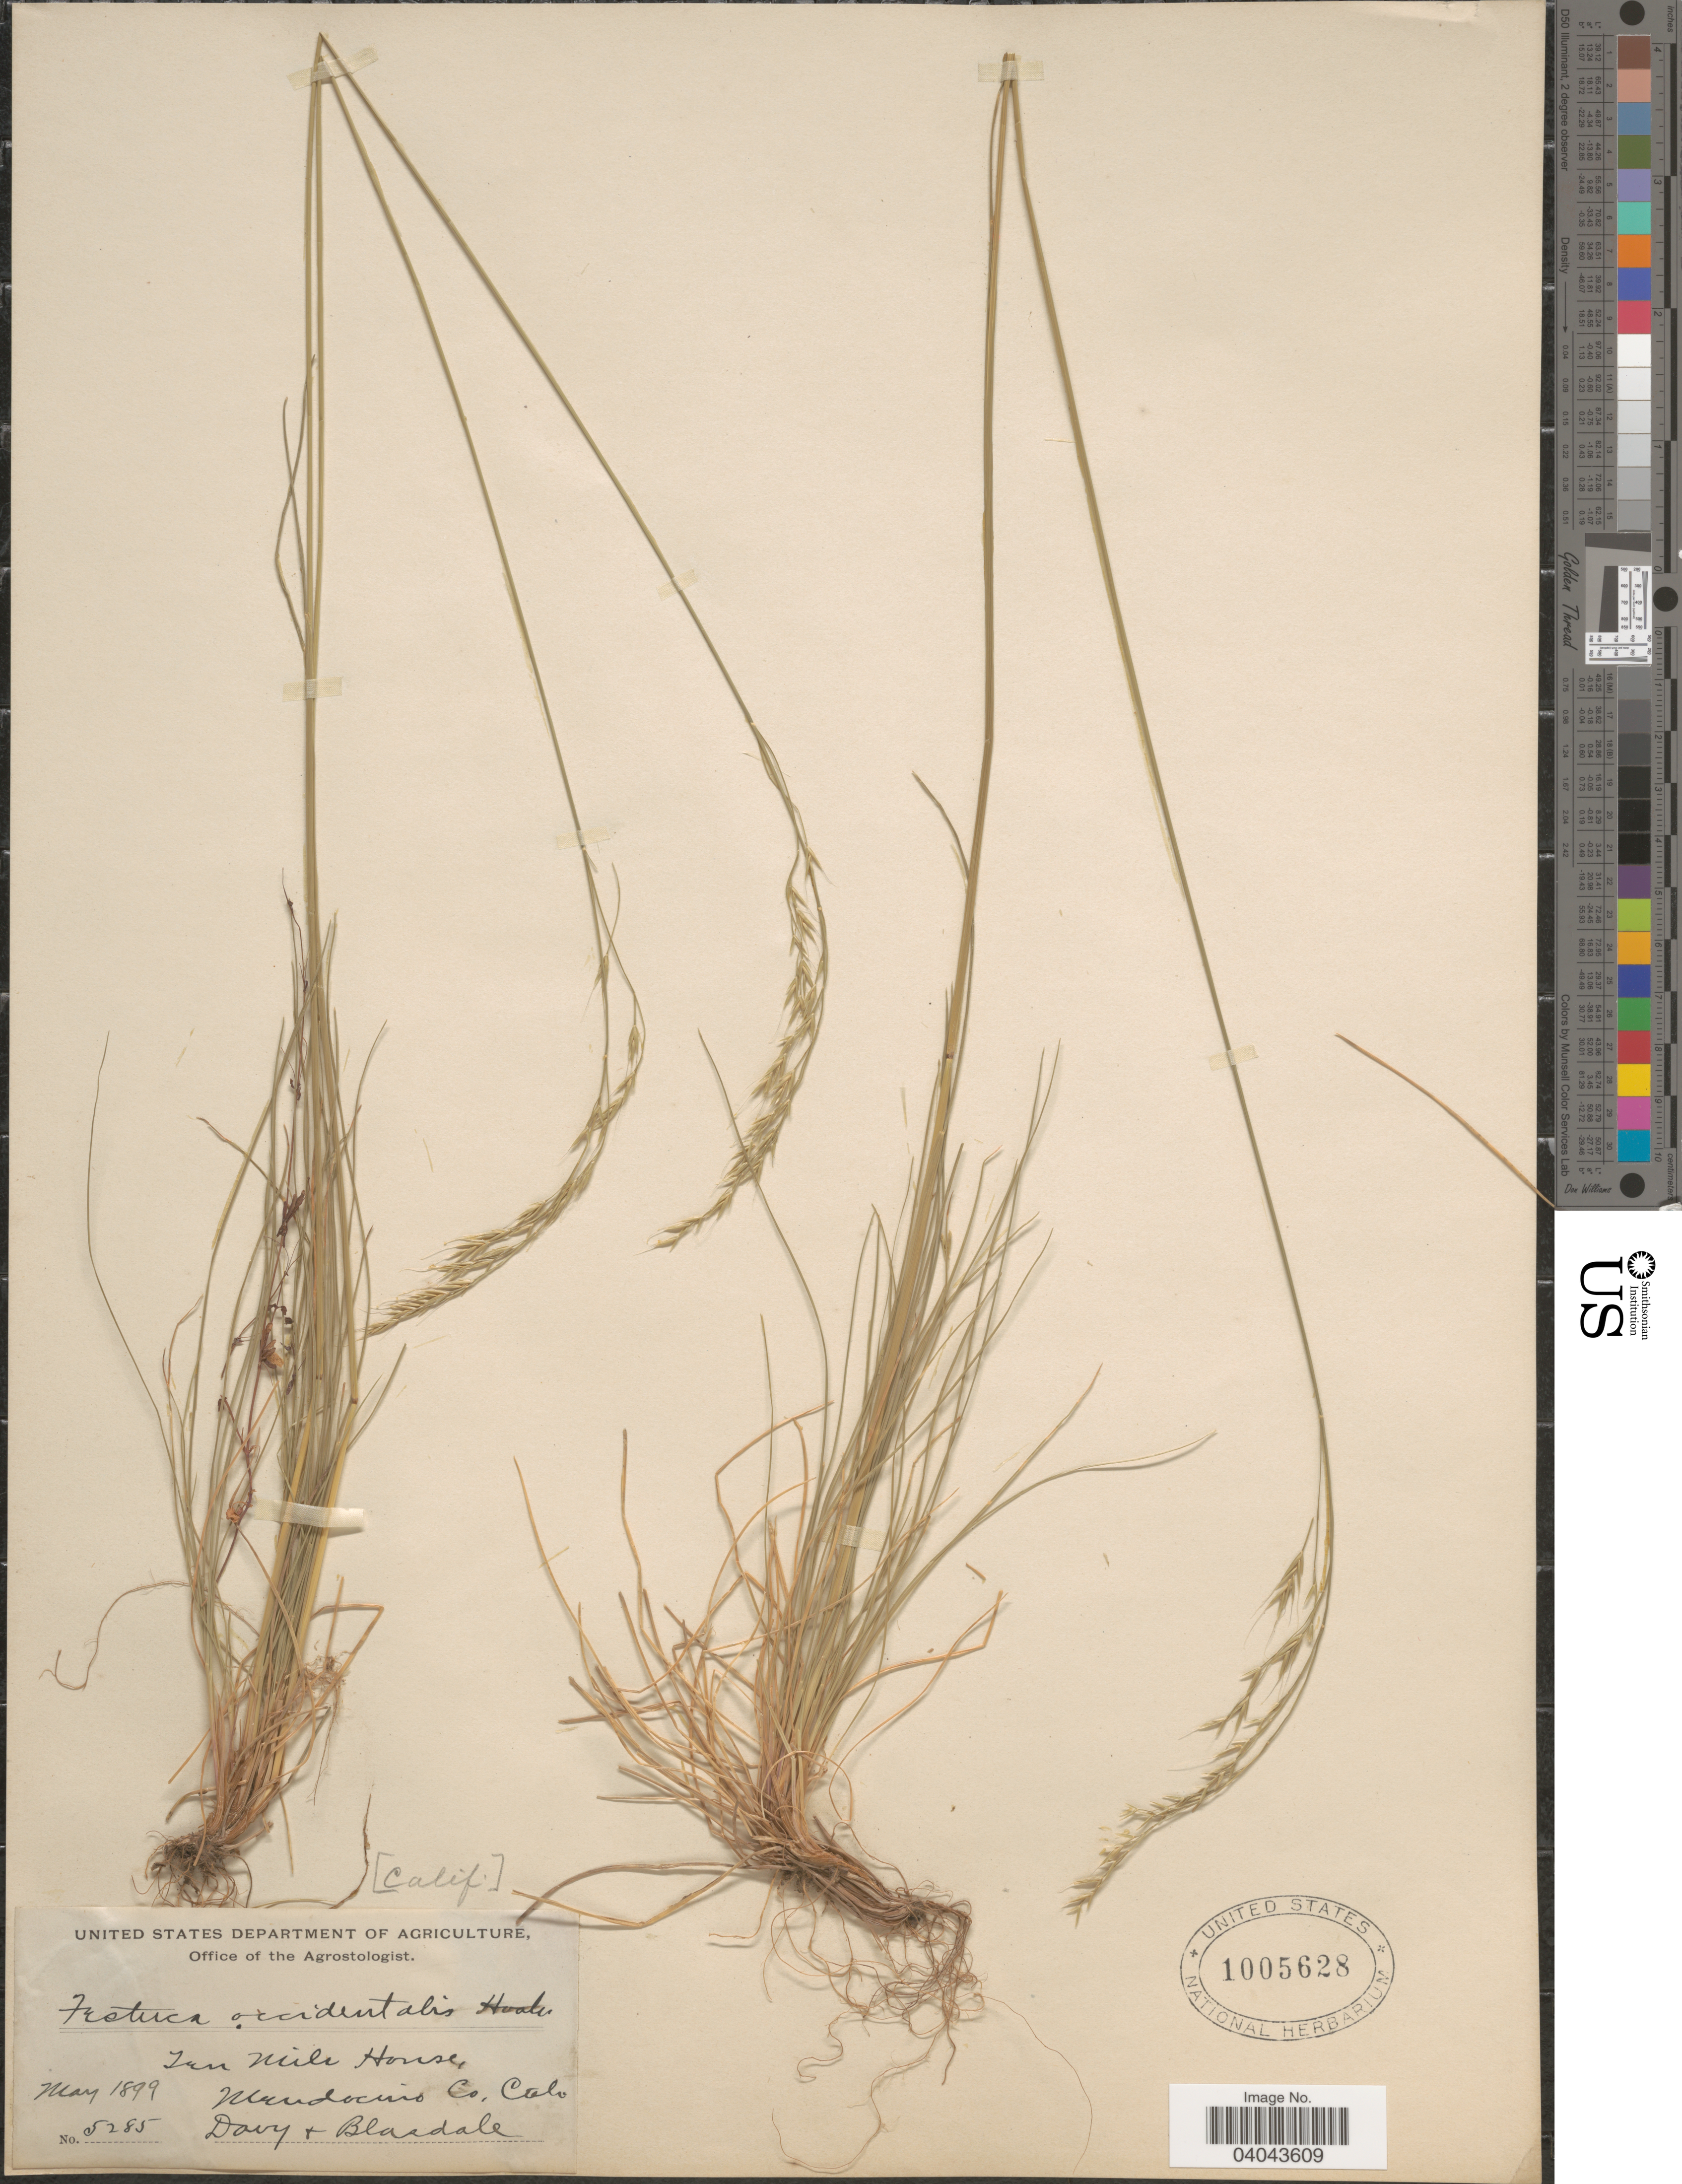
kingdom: Plantae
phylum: Tracheophyta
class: Liliopsida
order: Poales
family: Poaceae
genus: Festuca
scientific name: Festuca occidentalis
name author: Hook.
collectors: Davy & Blasdale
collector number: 5285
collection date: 1899-05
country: United States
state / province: California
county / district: Mendocino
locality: Ten Mile House, Mendocino Co.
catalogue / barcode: US 1005628